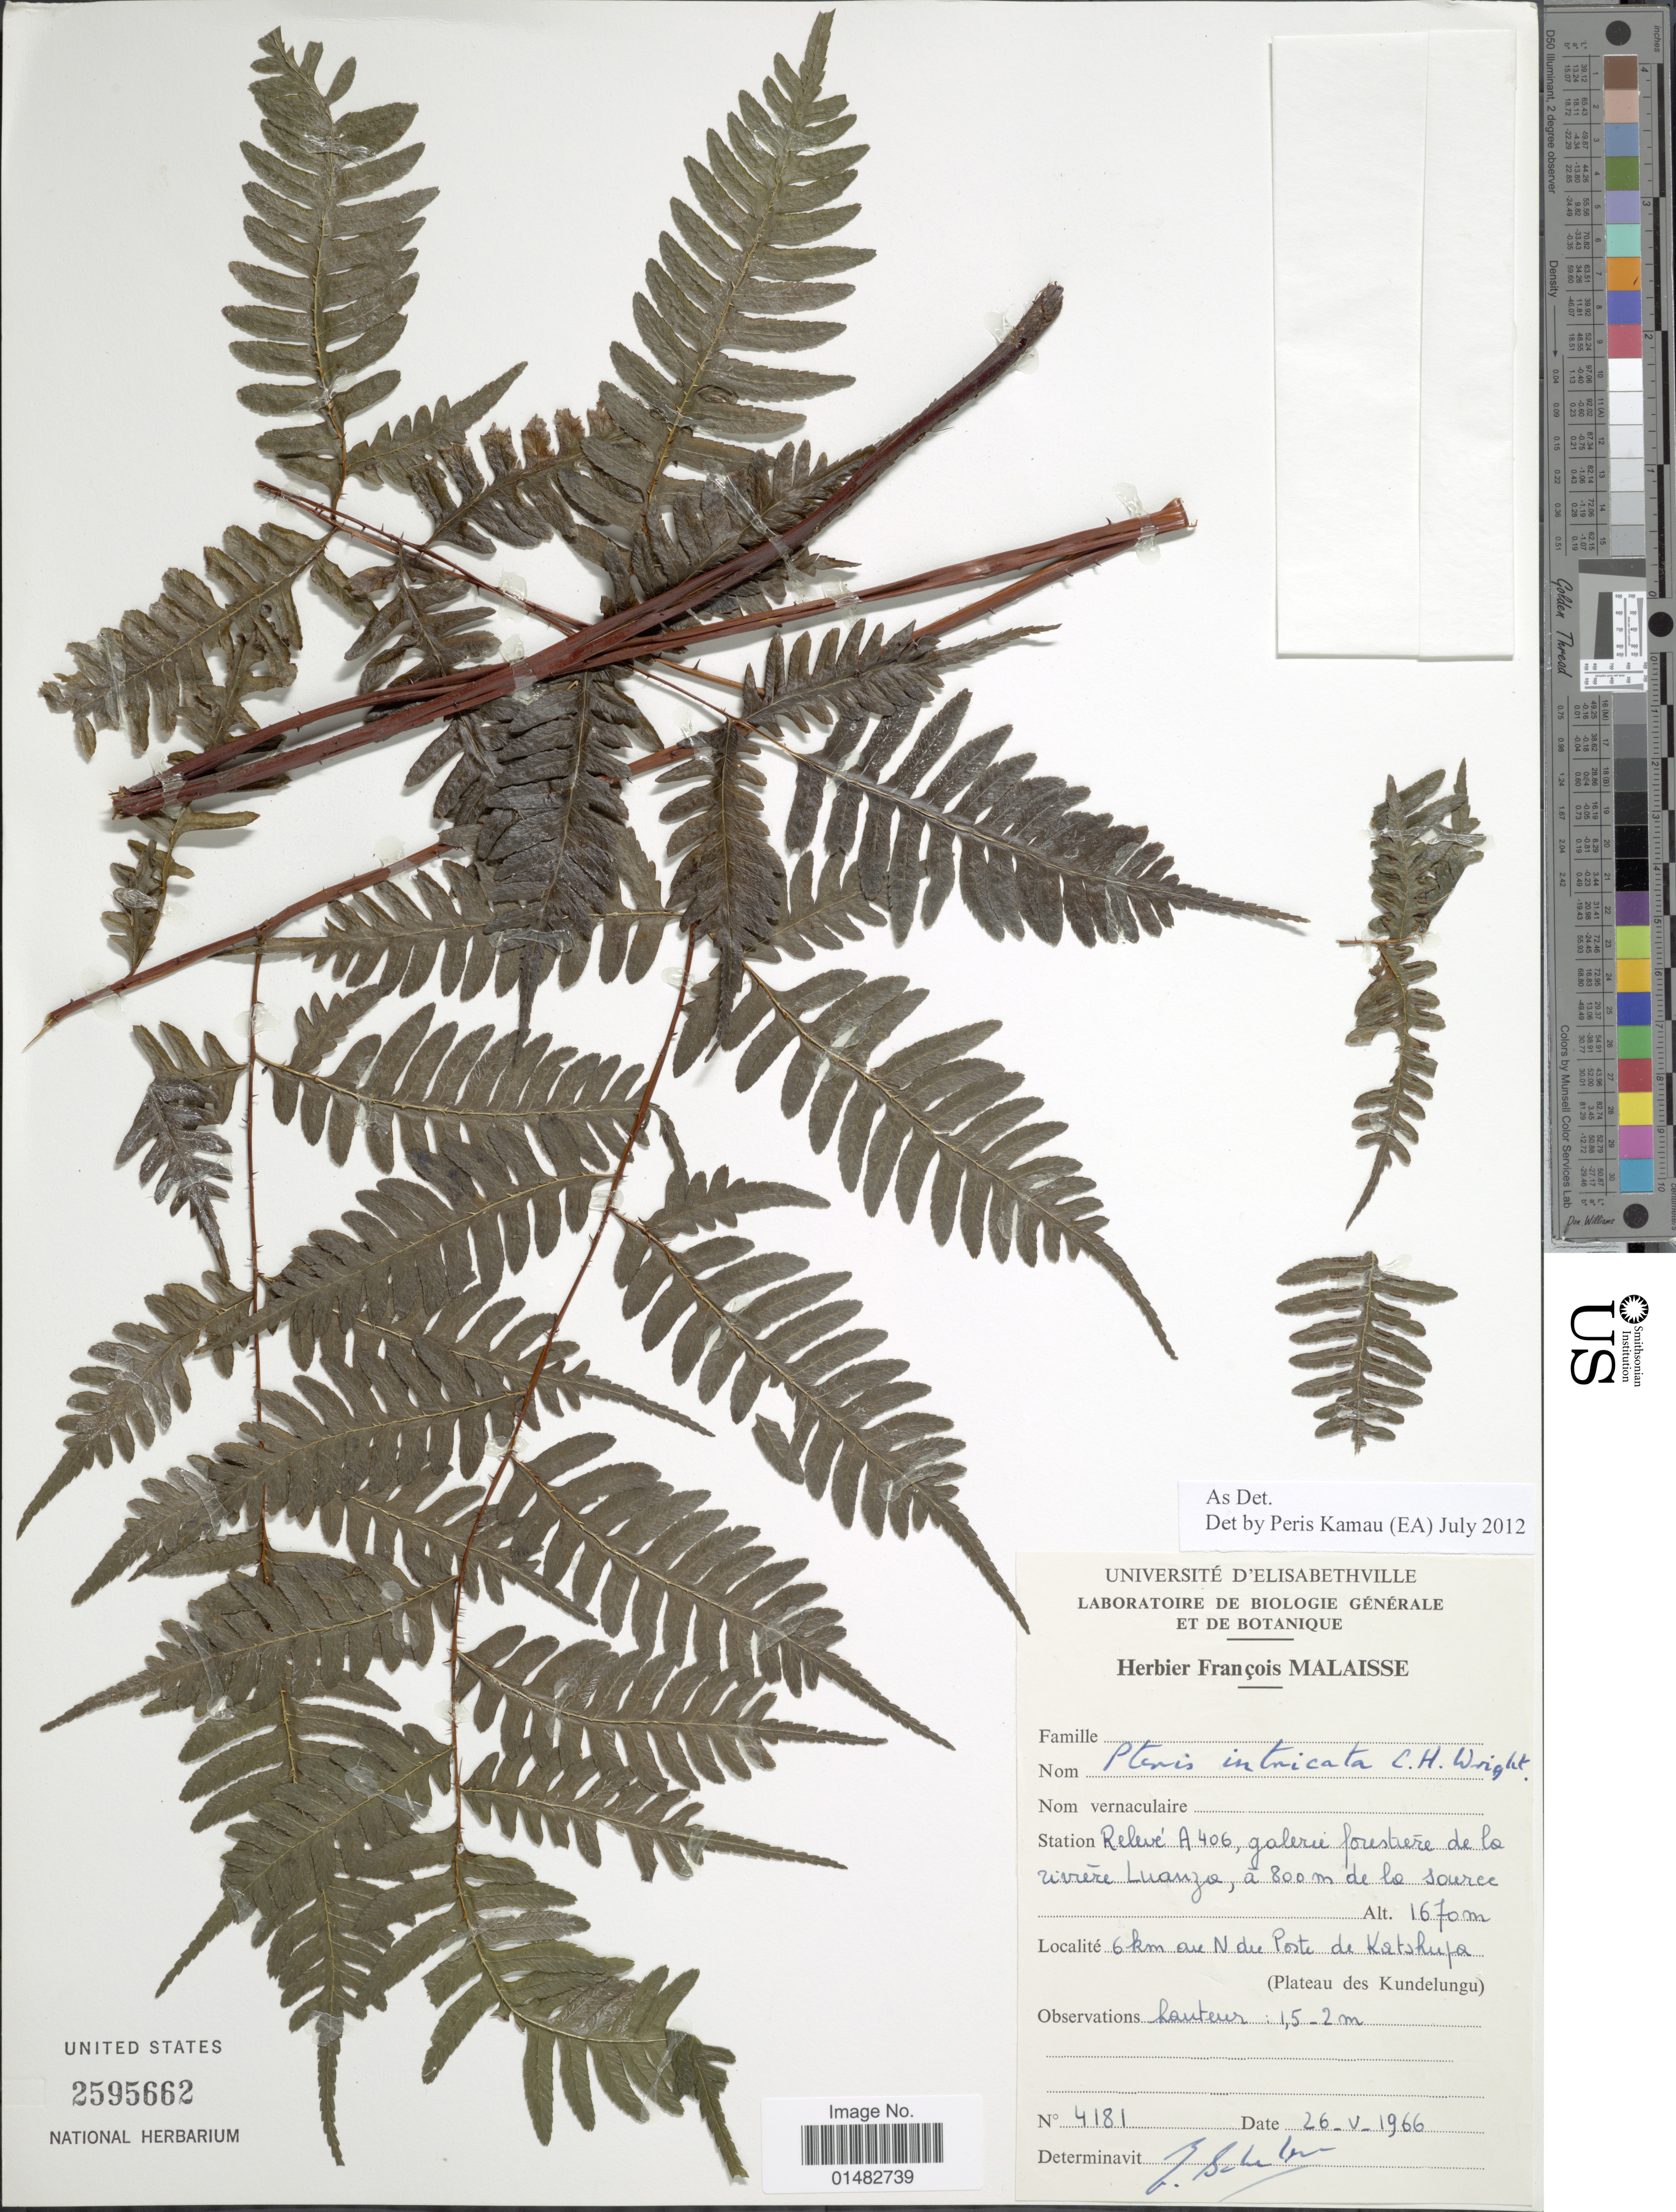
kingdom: Plantae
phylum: Tracheophyta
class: Polypodiopsida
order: Polypodiales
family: Pteridaceae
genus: Pteris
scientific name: Pteris intricata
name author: C.H. Wright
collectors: ex herb. François Malaisse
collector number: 4181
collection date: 1966-05-26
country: Congo, Democratic Republic of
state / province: Haut-Katanga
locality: Station Releve A406, galerie forestiere de la riviere Luanza, a 800m de la source, 6 km au N due Poste de Katshuja, Platau des Kundelungu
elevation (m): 1670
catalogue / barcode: US 2595662